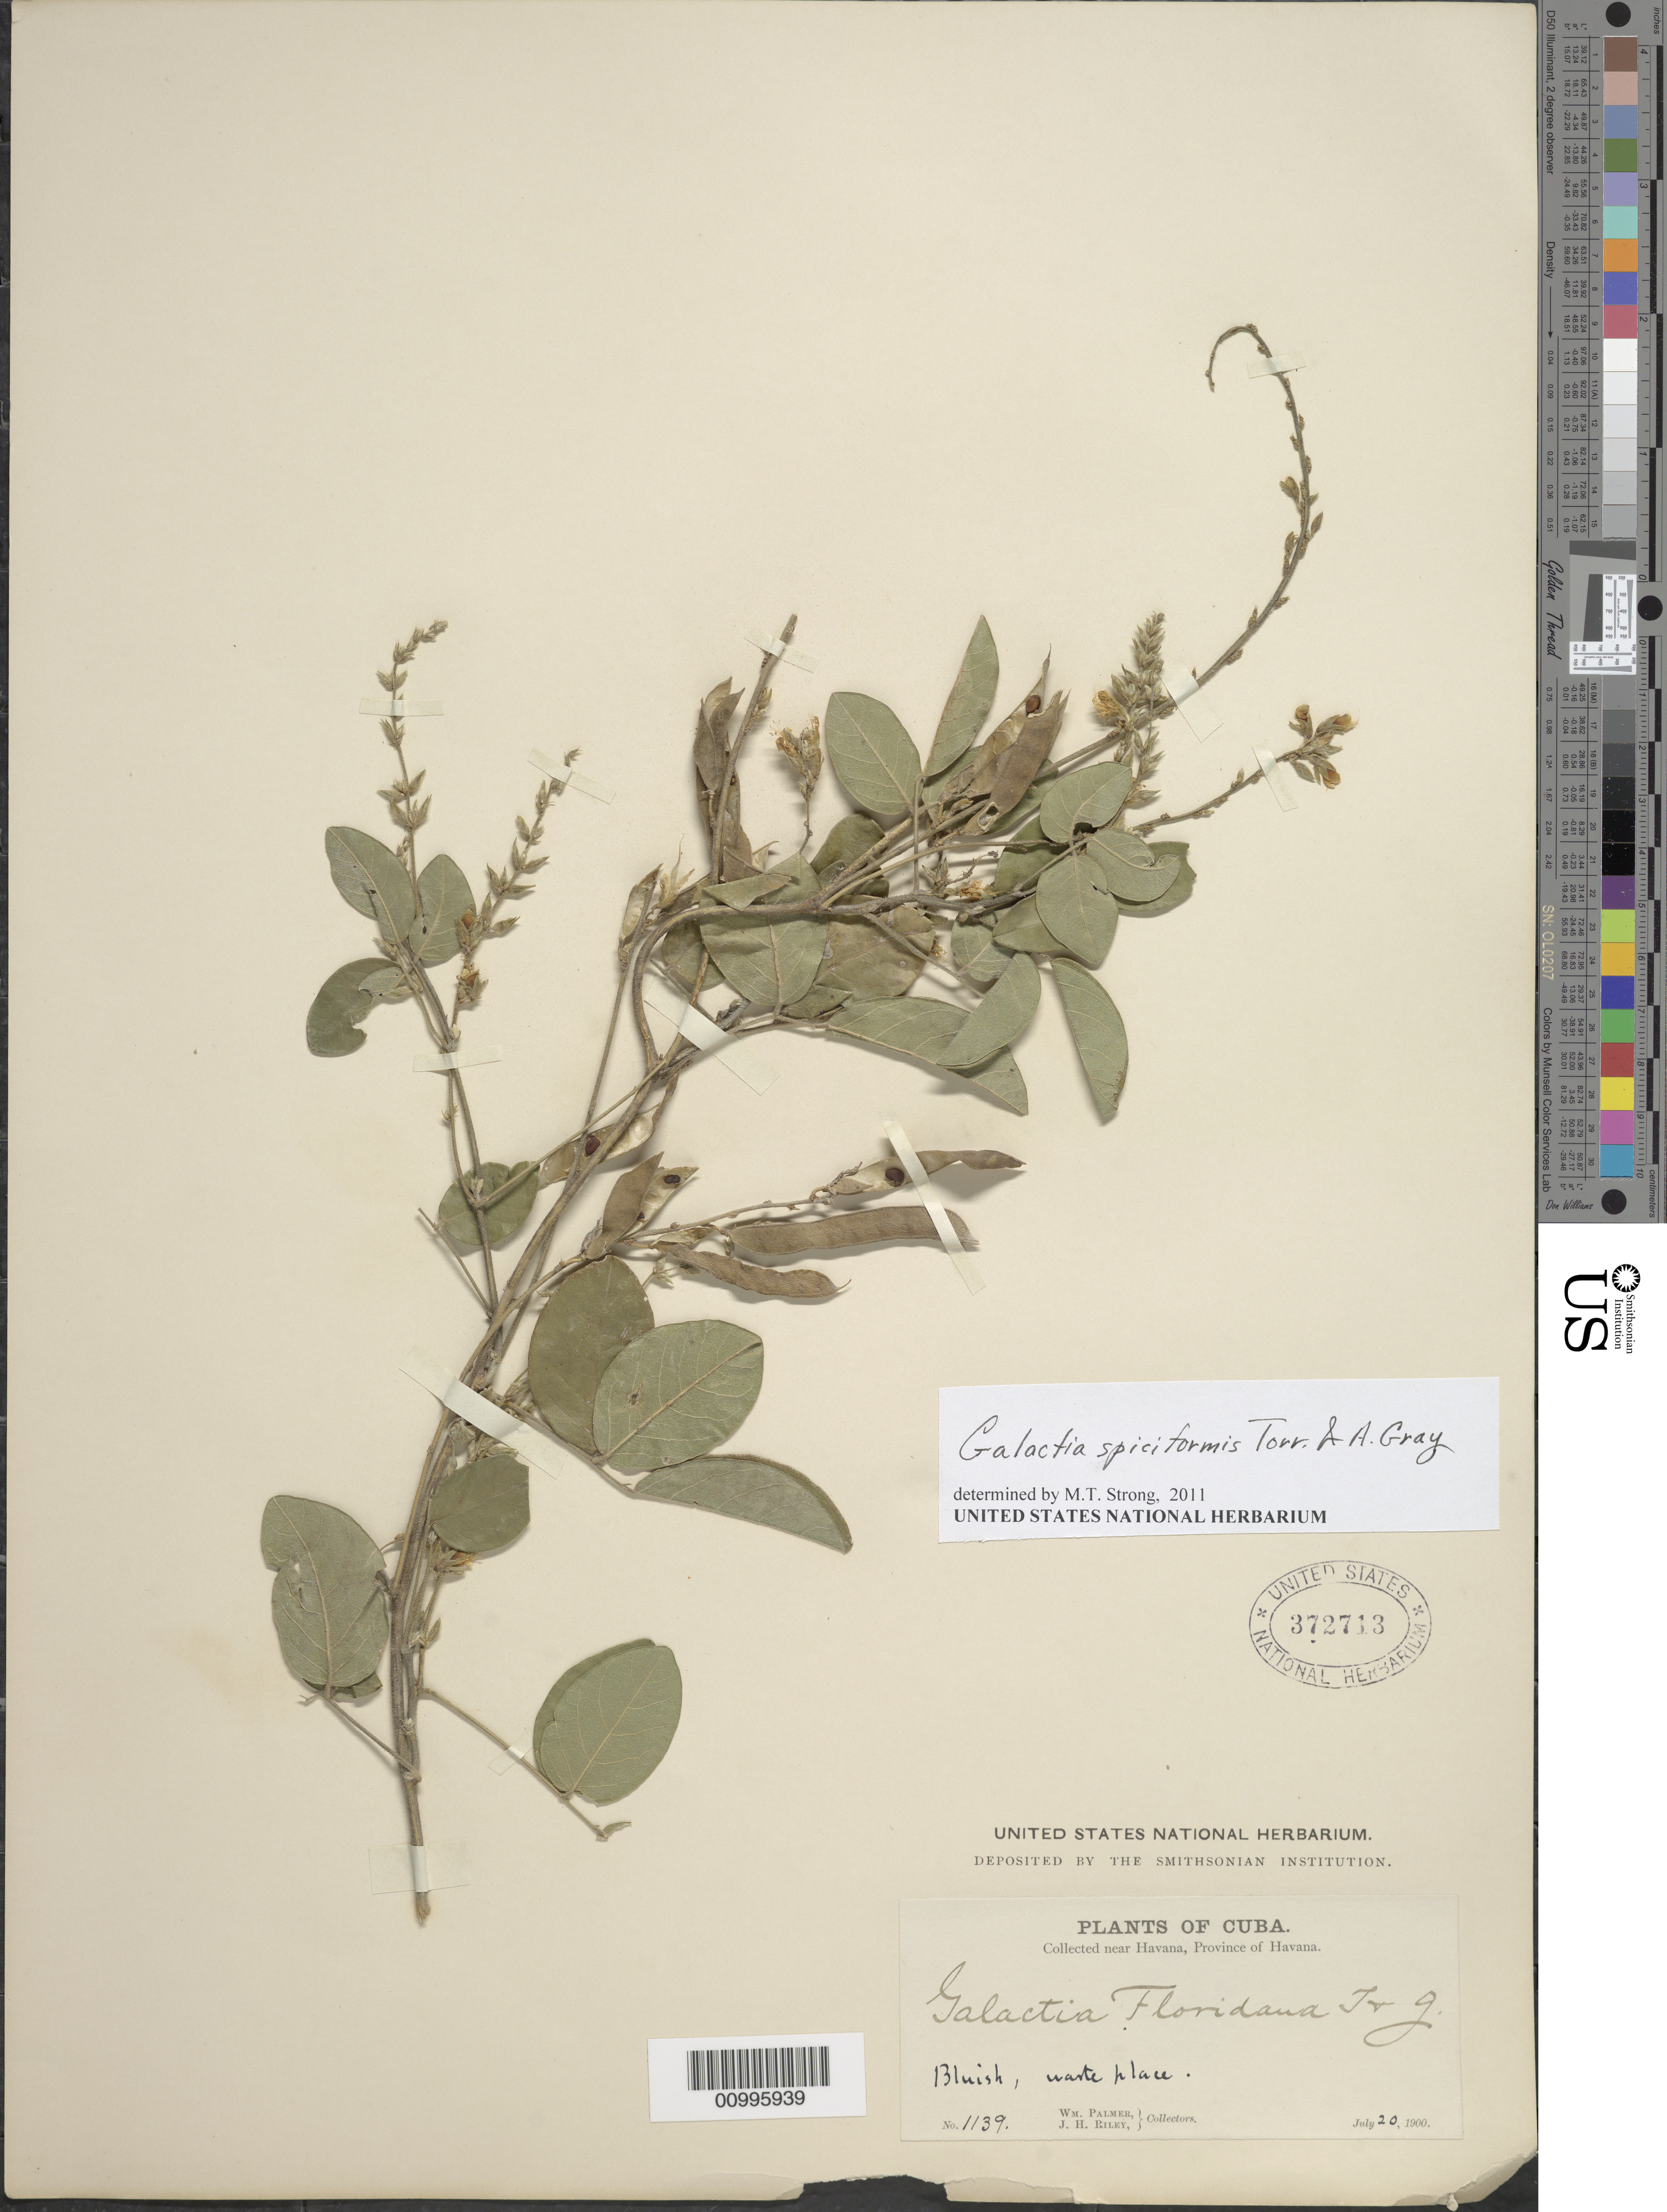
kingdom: Plantae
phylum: Tracheophyta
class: Magnoliopsida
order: Fabales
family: Fabaceae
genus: Galactia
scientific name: Galactia spiciformis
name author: Torr. & A. Gray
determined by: Strong, M. T., (US), Smithsonian Institution - National Museum of Natural History (UNITED STATES)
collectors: W. Palmer & J. H. Riley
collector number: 1139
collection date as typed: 20 Jul 1900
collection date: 1900-07-20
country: Cuba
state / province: La Habana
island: Cuba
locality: La Habana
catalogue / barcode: US 372713